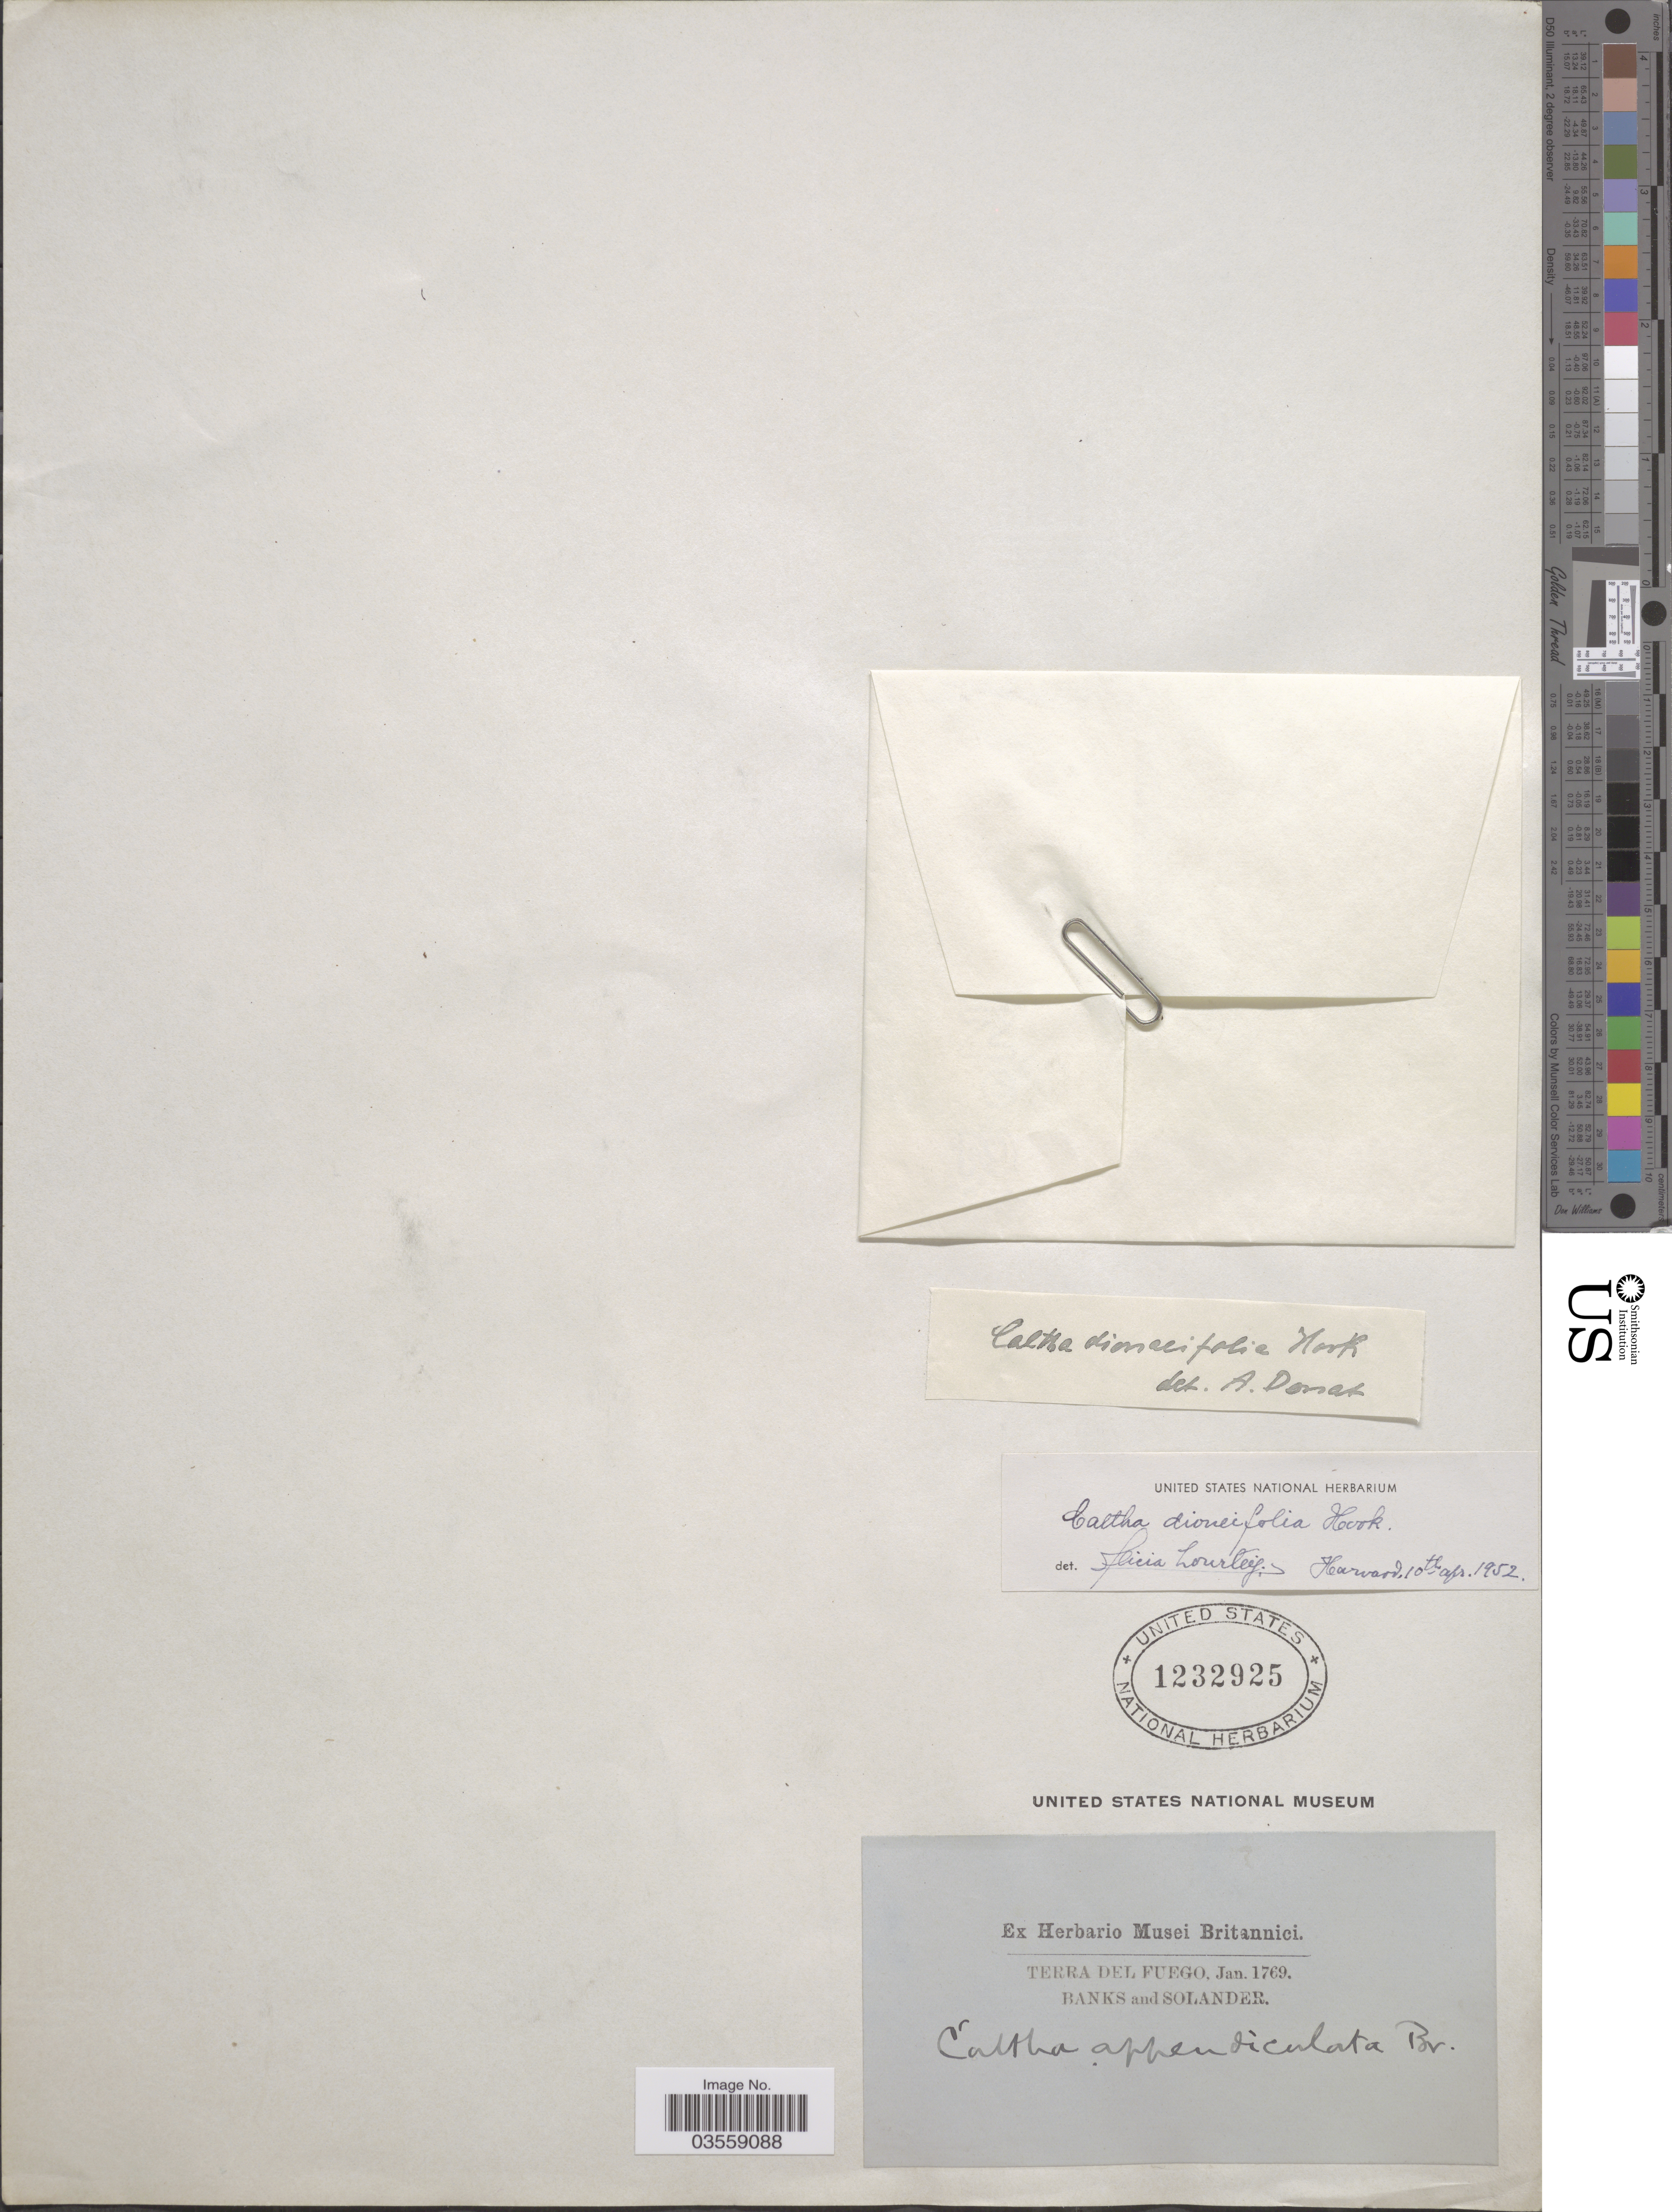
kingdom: Plantae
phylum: Tracheophyta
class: Magnoliopsida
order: Ranunculales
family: Ranunculaceae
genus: Caltha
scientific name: Caltha dioneifolia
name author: Hook. f.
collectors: -- Banks & -- Solander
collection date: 1769-01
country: Argentina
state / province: Tierra del Fuego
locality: Terra del Fuego.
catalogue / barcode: US 1232925